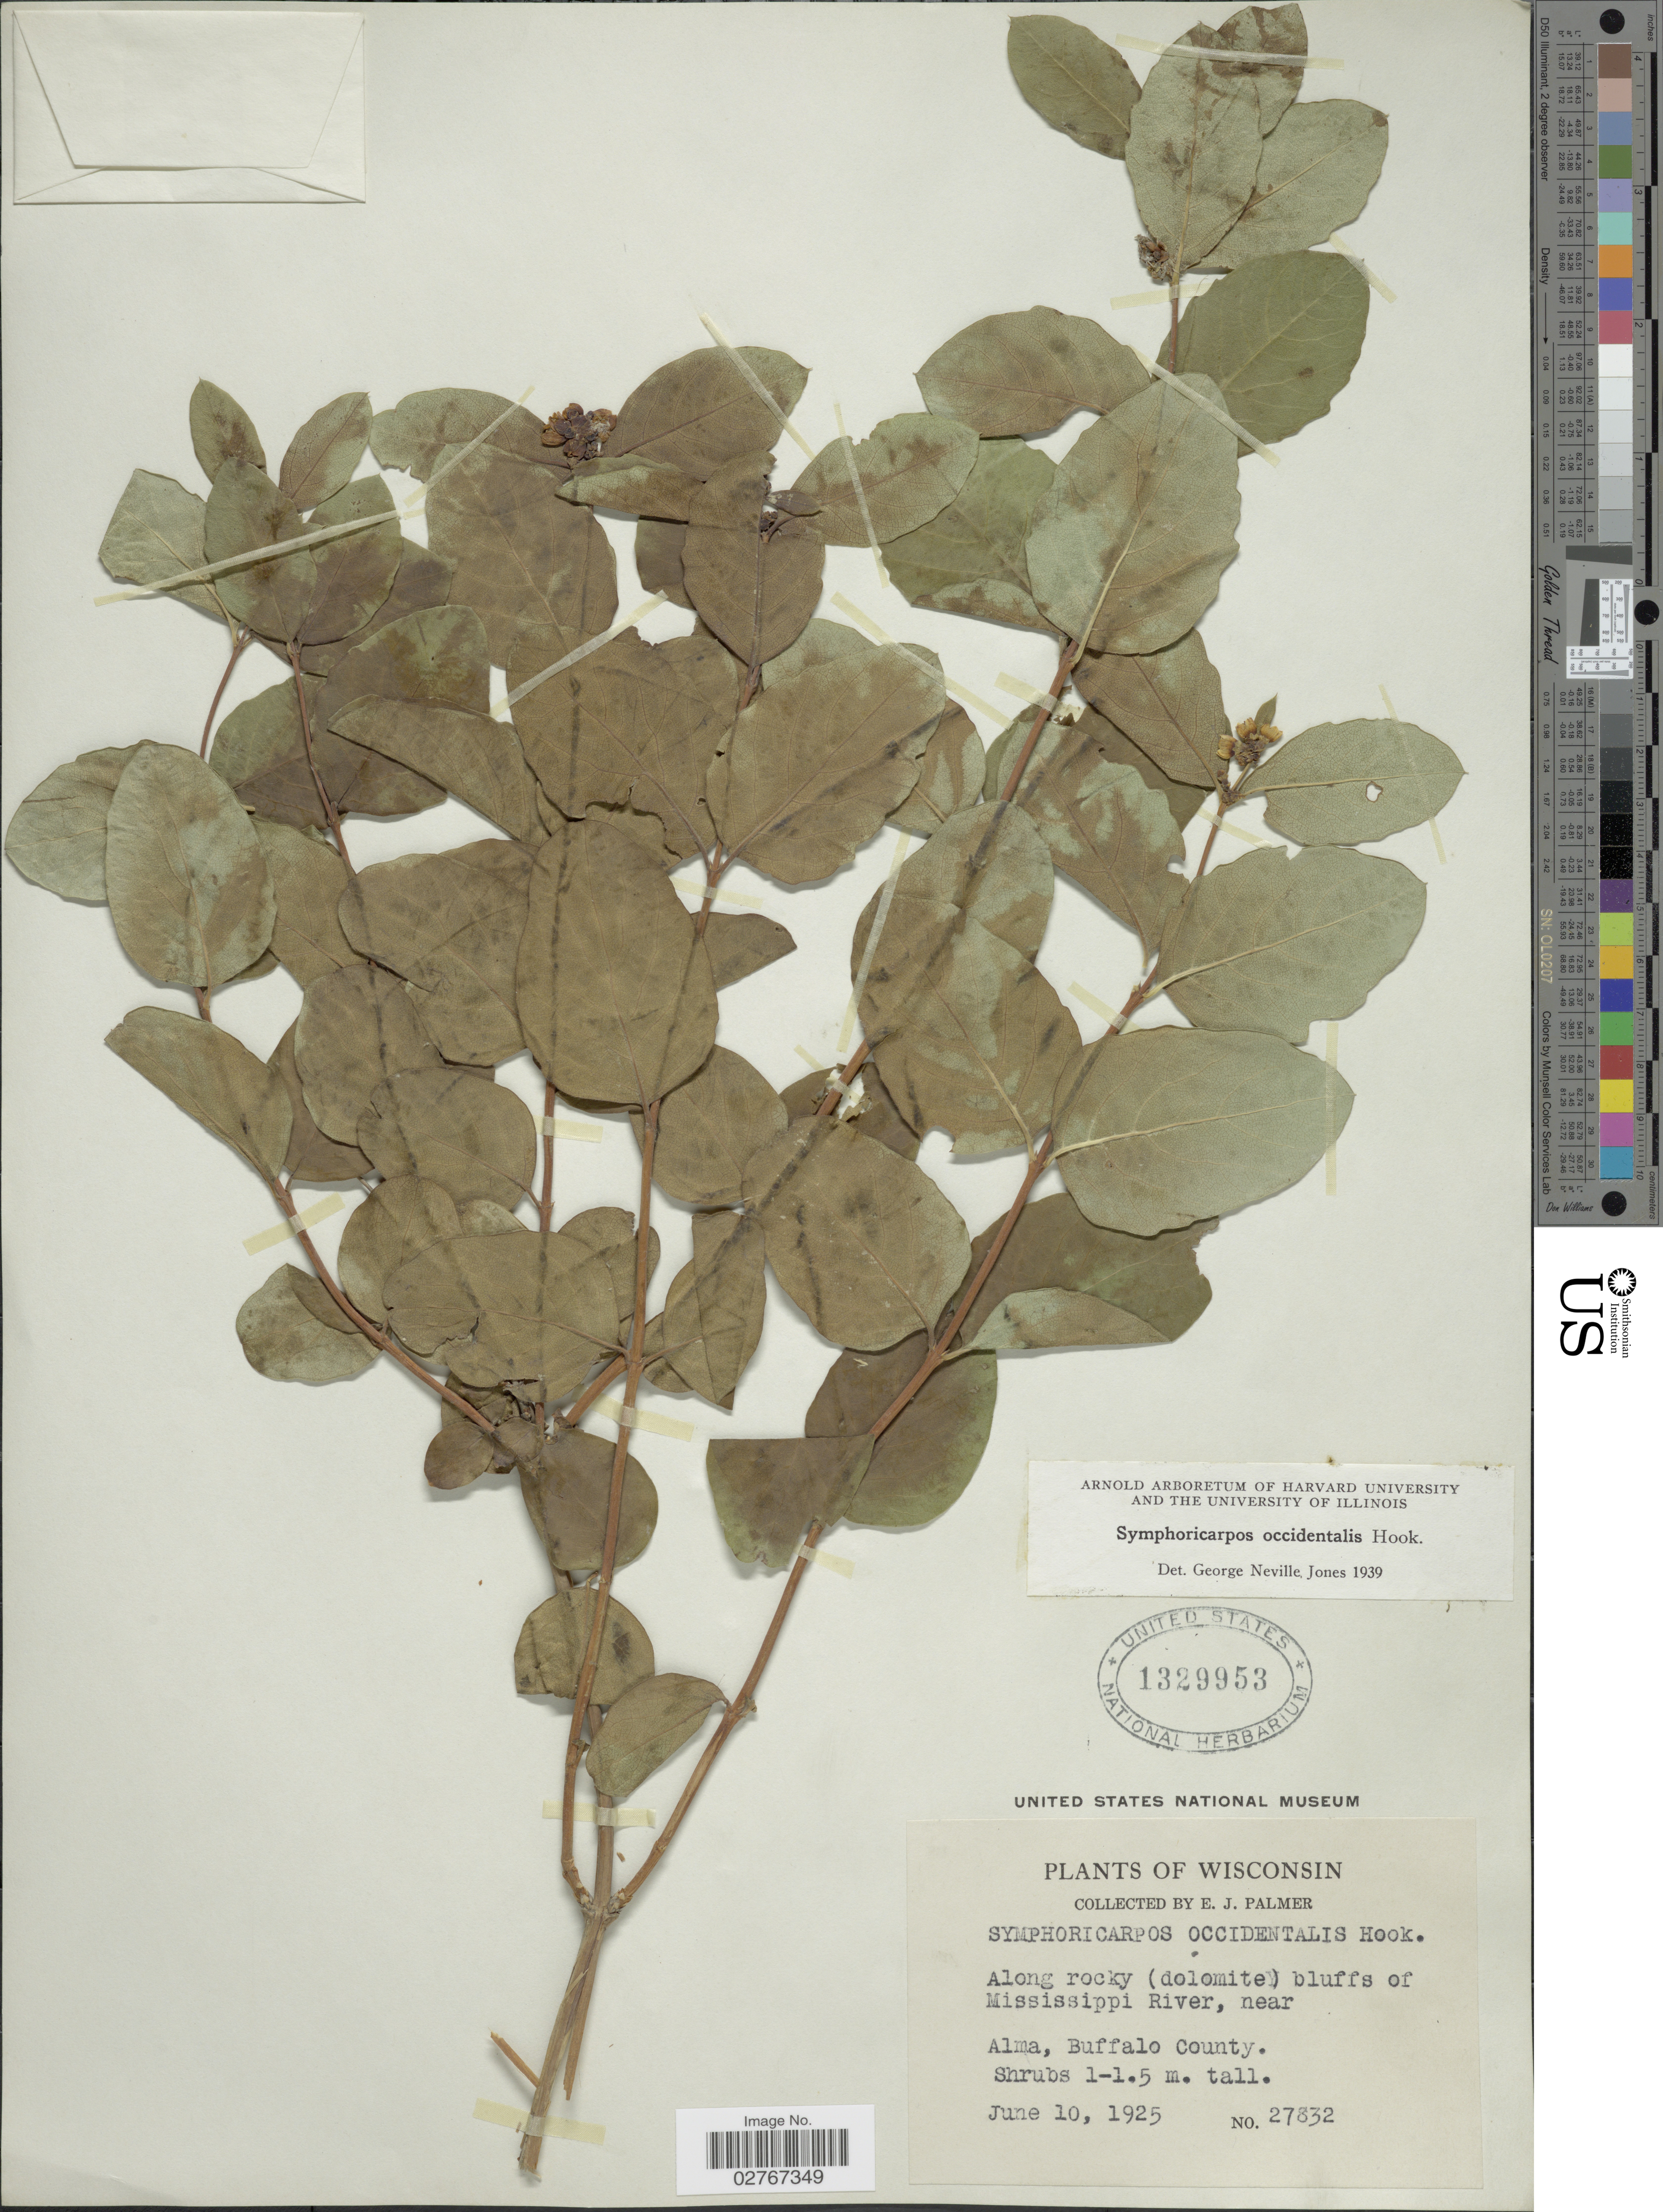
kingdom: Plantae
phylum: Tracheophyta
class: Magnoliopsida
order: Dipsacales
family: Caprifoliaceae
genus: Symphoricarpos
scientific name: Symphoricarpos occidentalis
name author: (R. Br.) Hook.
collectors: E. J. Palmer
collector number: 27832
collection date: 1925-06-10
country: United States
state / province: Wisconsin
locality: Along rocky (dolomite) bluffs of Mississippi River, near Alma, Buffalo County.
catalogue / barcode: US 1329953